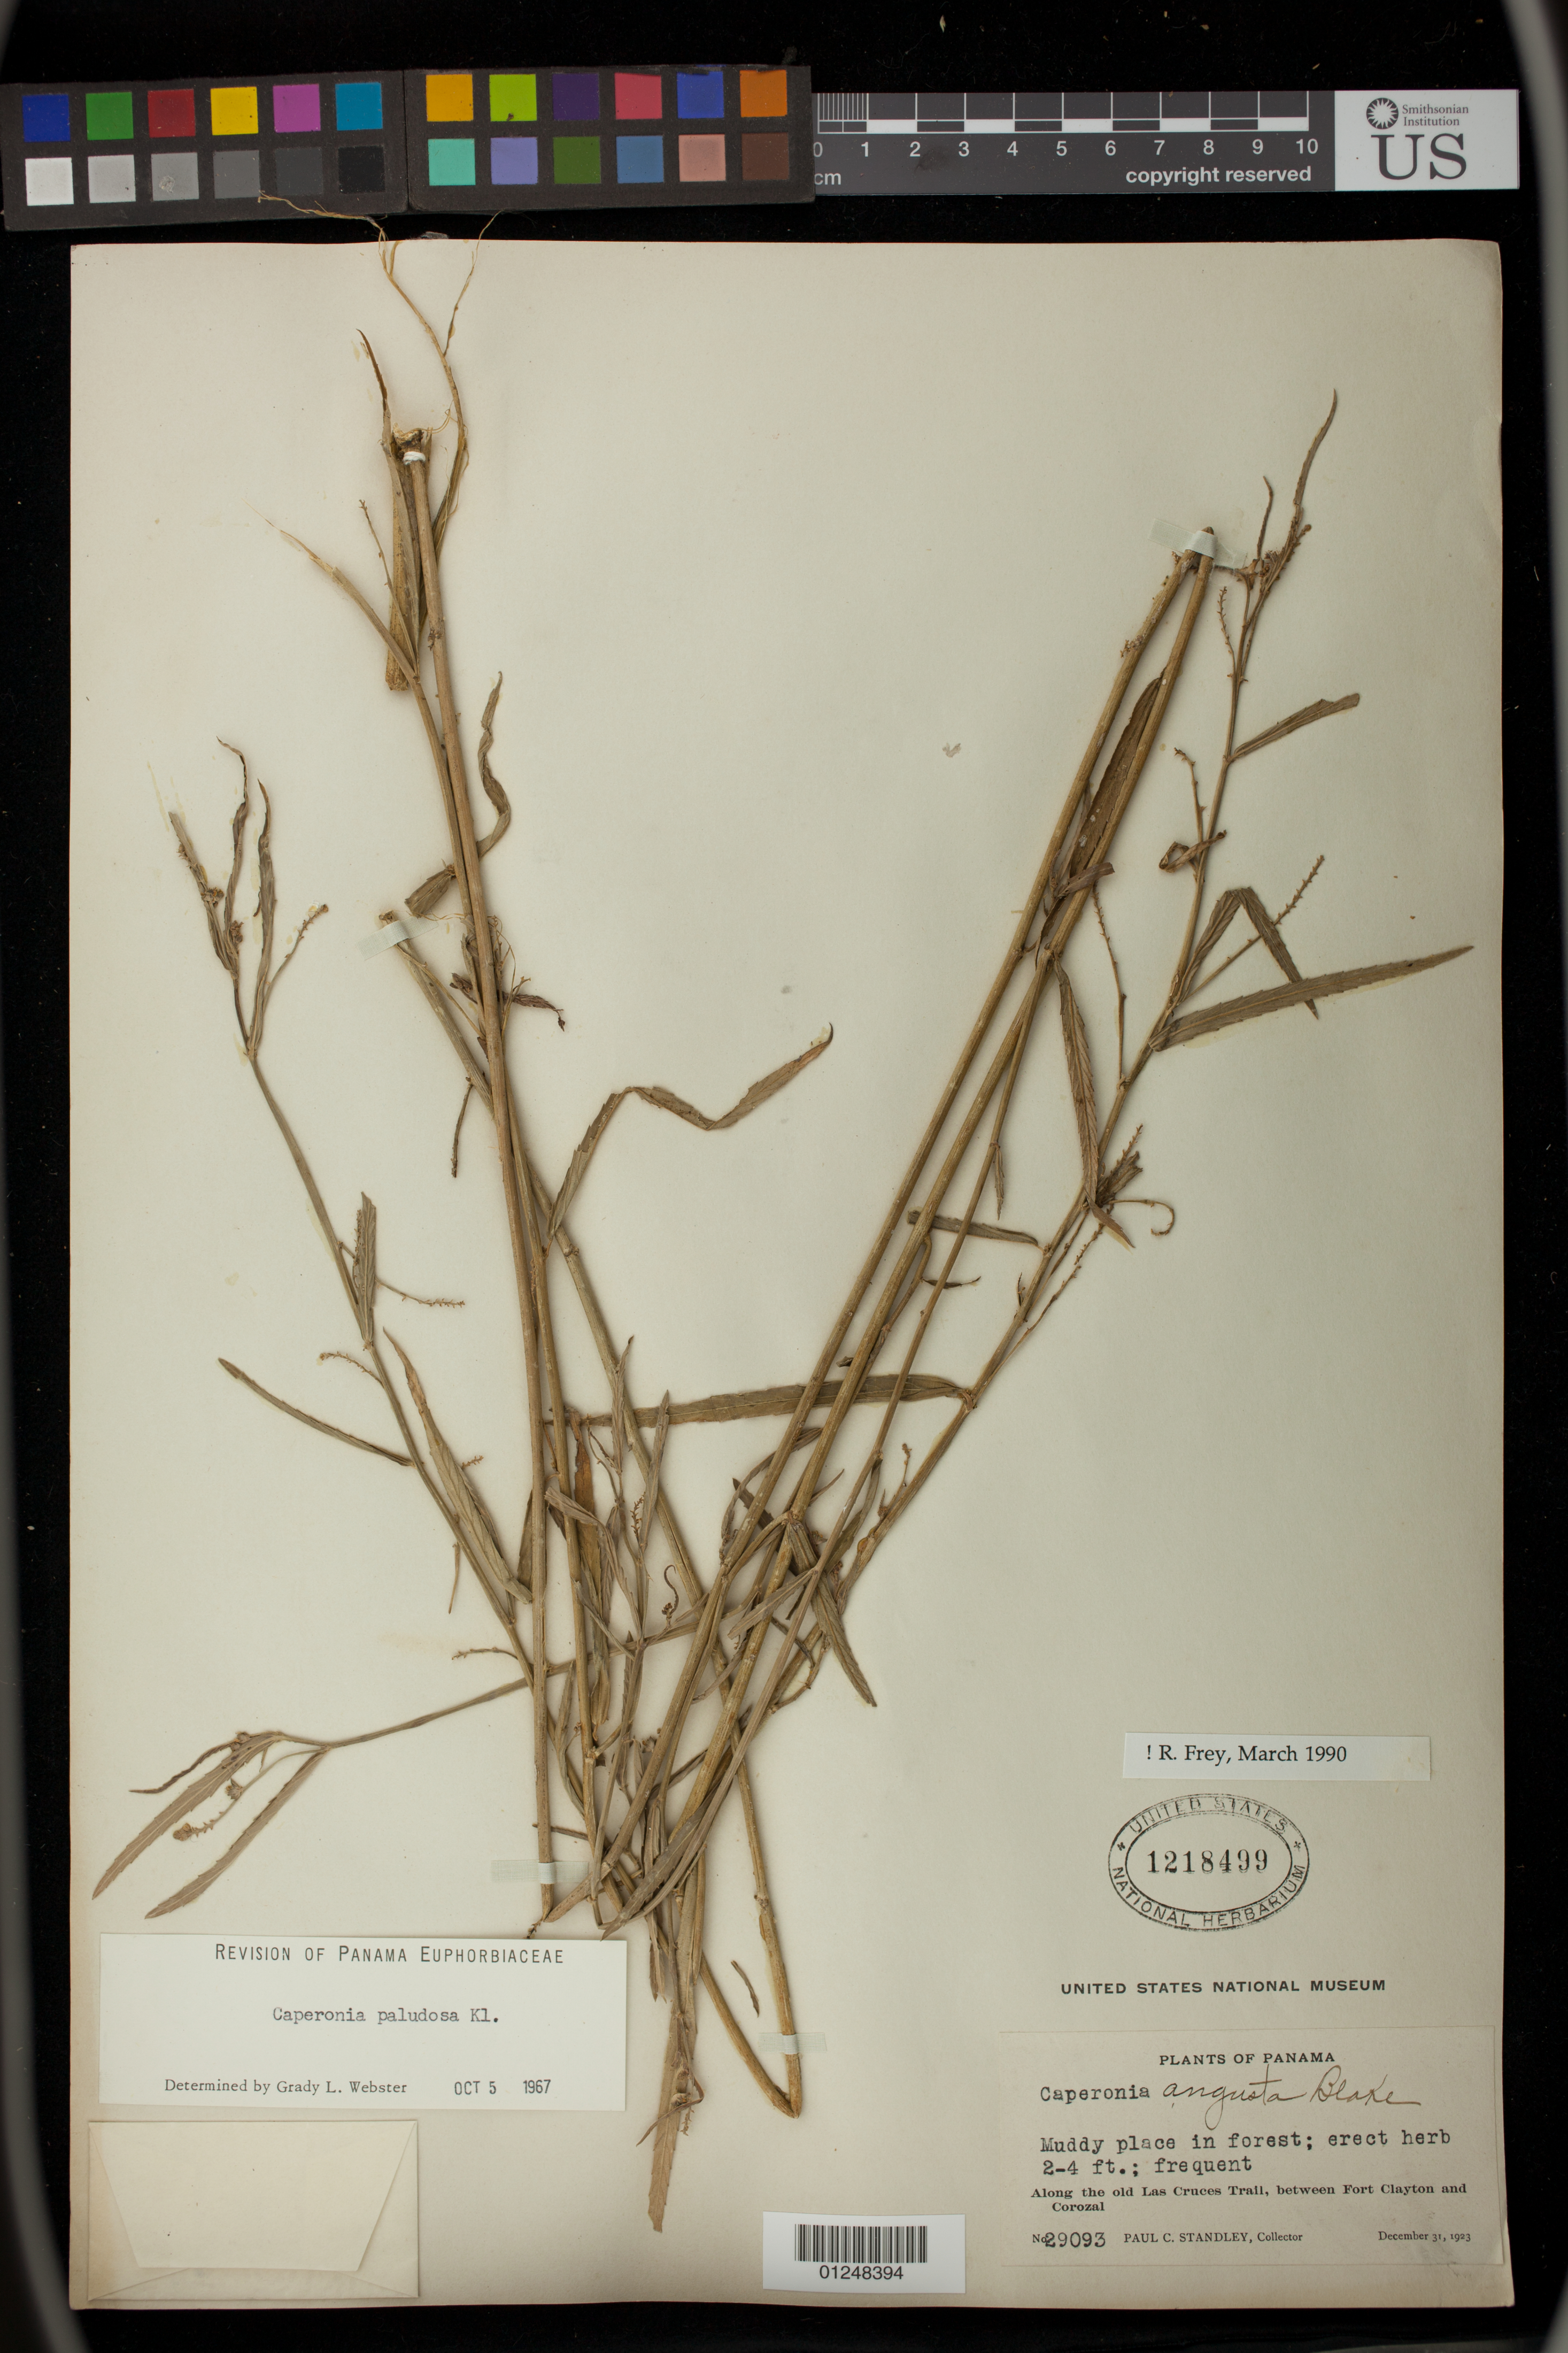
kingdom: Plantae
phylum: Tracheophyta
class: Magnoliopsida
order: Malpighiales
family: Euphorbiaceae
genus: Caperonia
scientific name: Caperonia paludosa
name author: Klotzsch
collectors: P. C. Standley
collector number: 29093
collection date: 1923-12-31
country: Panama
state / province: Panamá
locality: Along the old Las Cruces Trail, between Fort Clayton and Corozal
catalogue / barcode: US 1218499